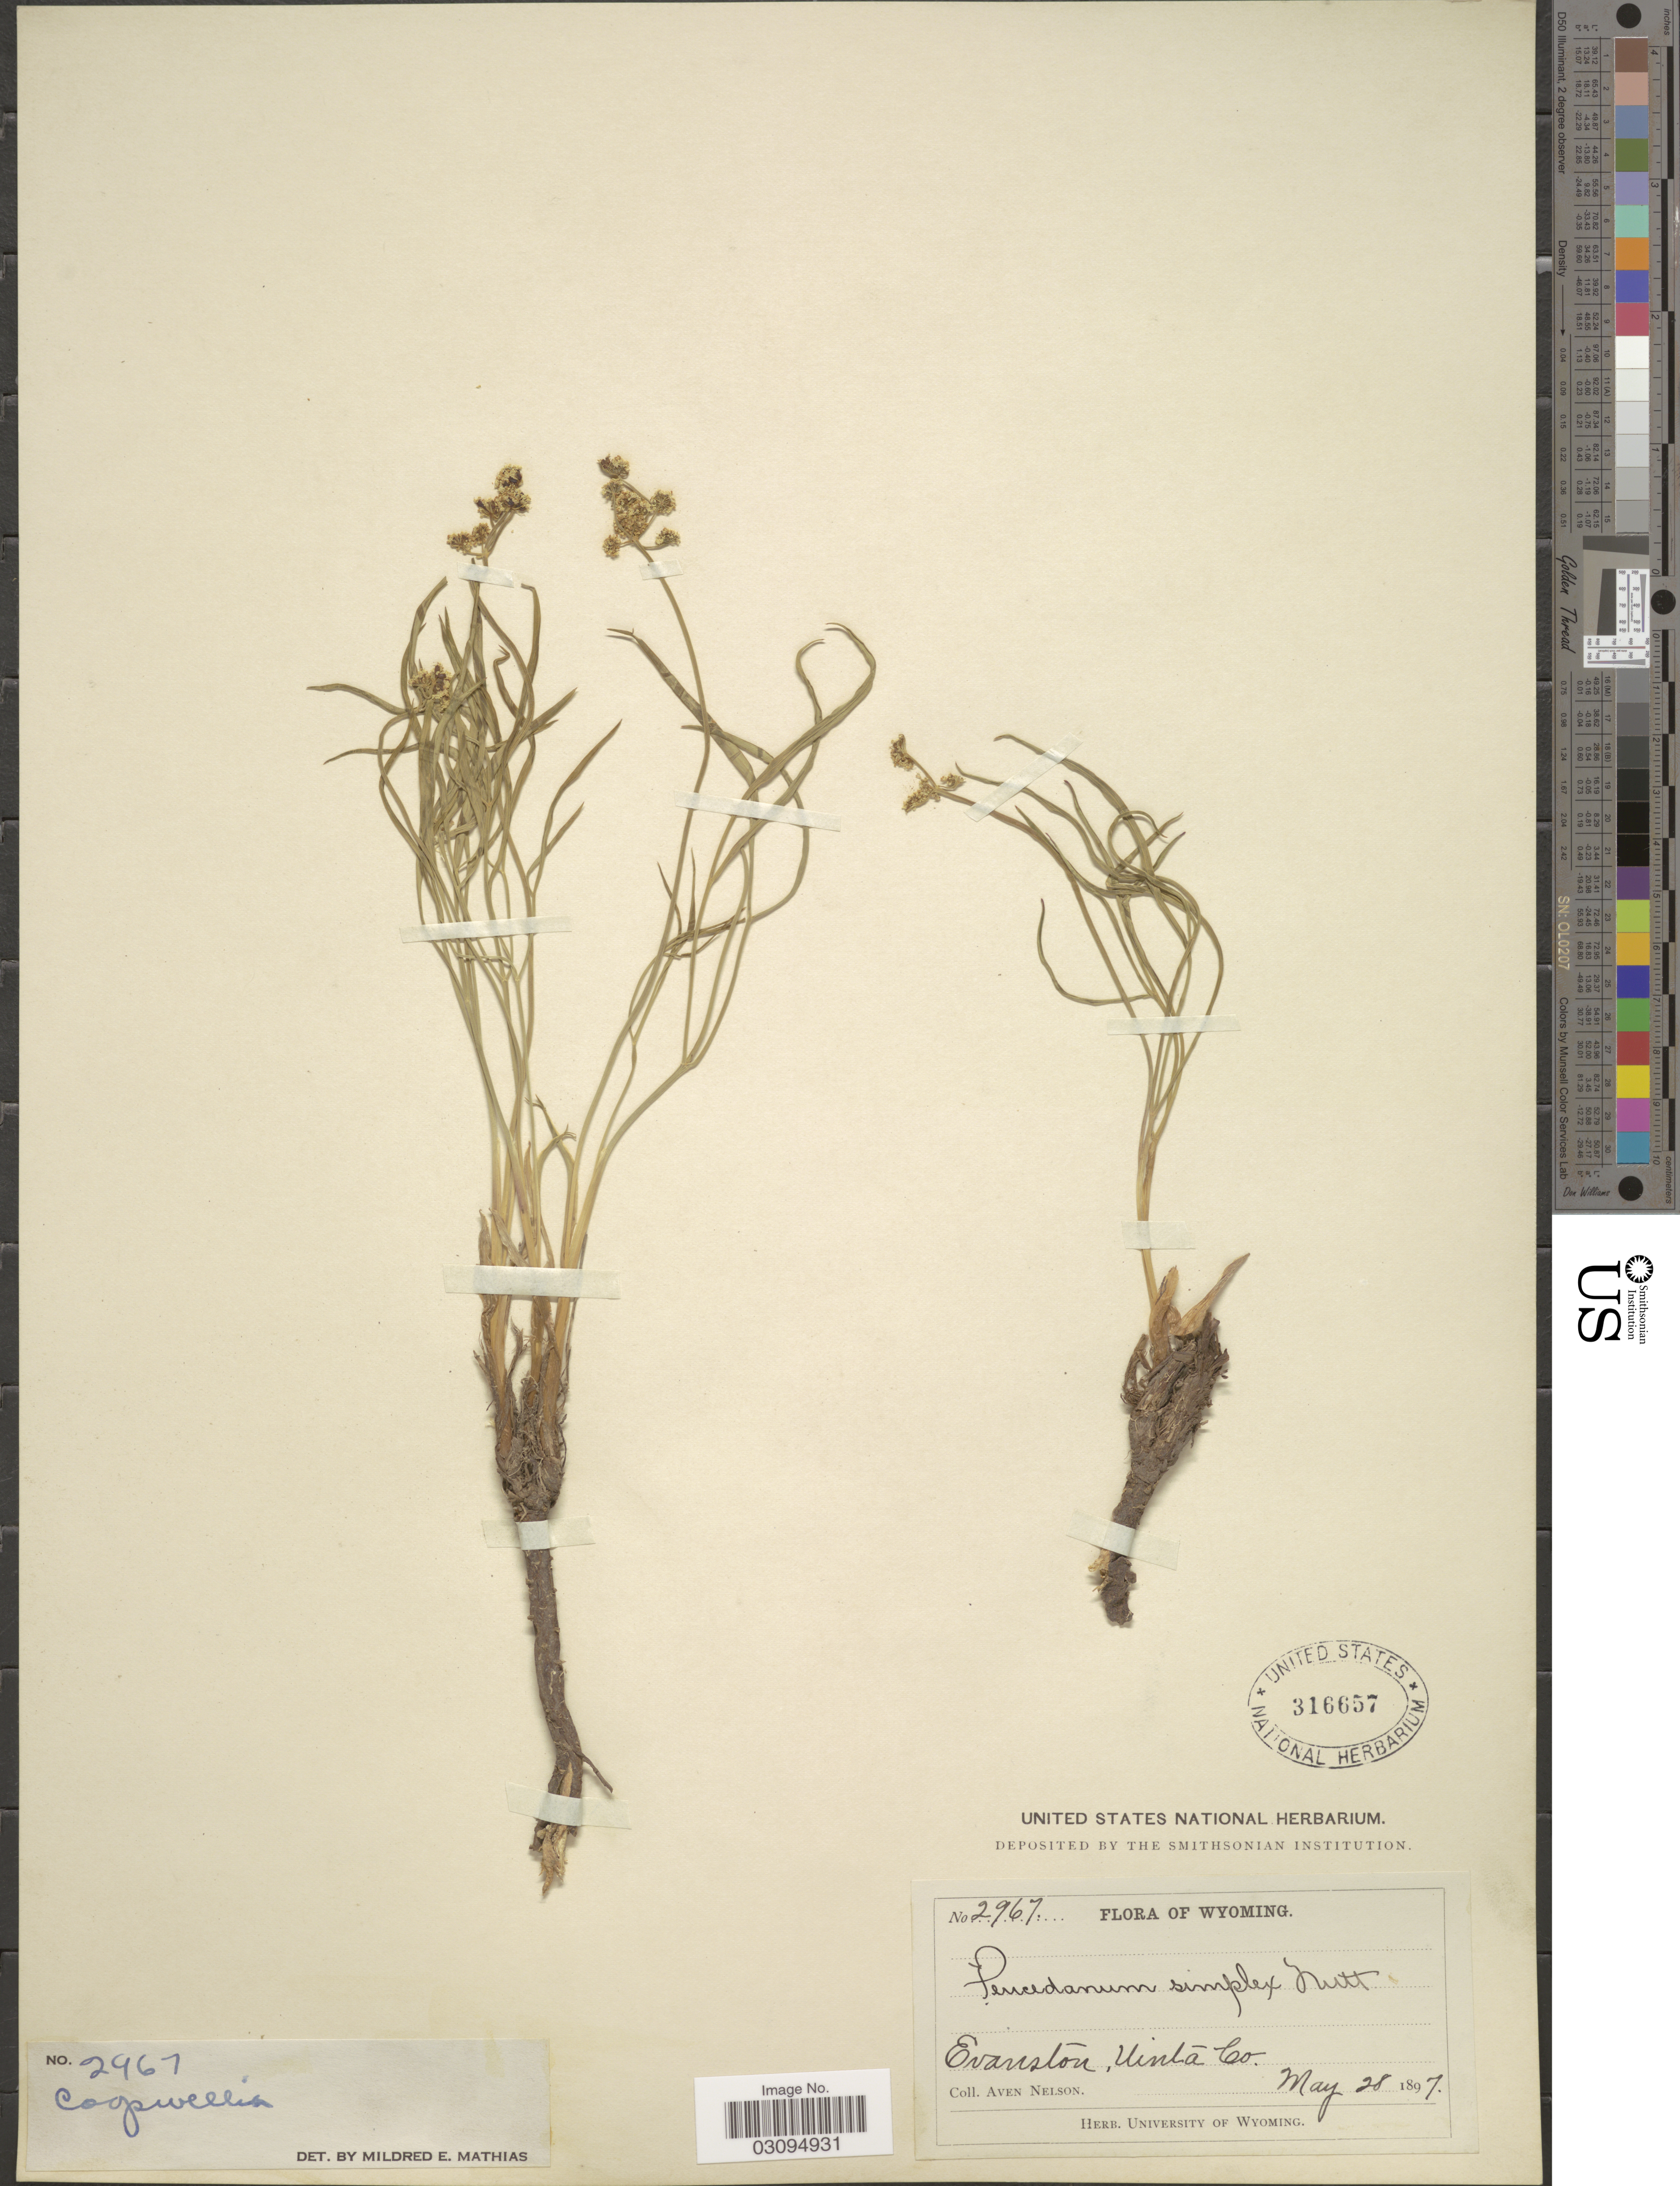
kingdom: Plantae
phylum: Tracheophyta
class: Magnoliopsida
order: Apiales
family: Apiaceae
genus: Lomatium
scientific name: Lomatium platycarpum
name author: (Torr.) J.M. Coult. & Rose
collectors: A. Nelson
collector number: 2967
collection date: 1897-05-28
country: United States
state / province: Wyoming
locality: Evanston, Uinta Co.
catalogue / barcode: US 316657